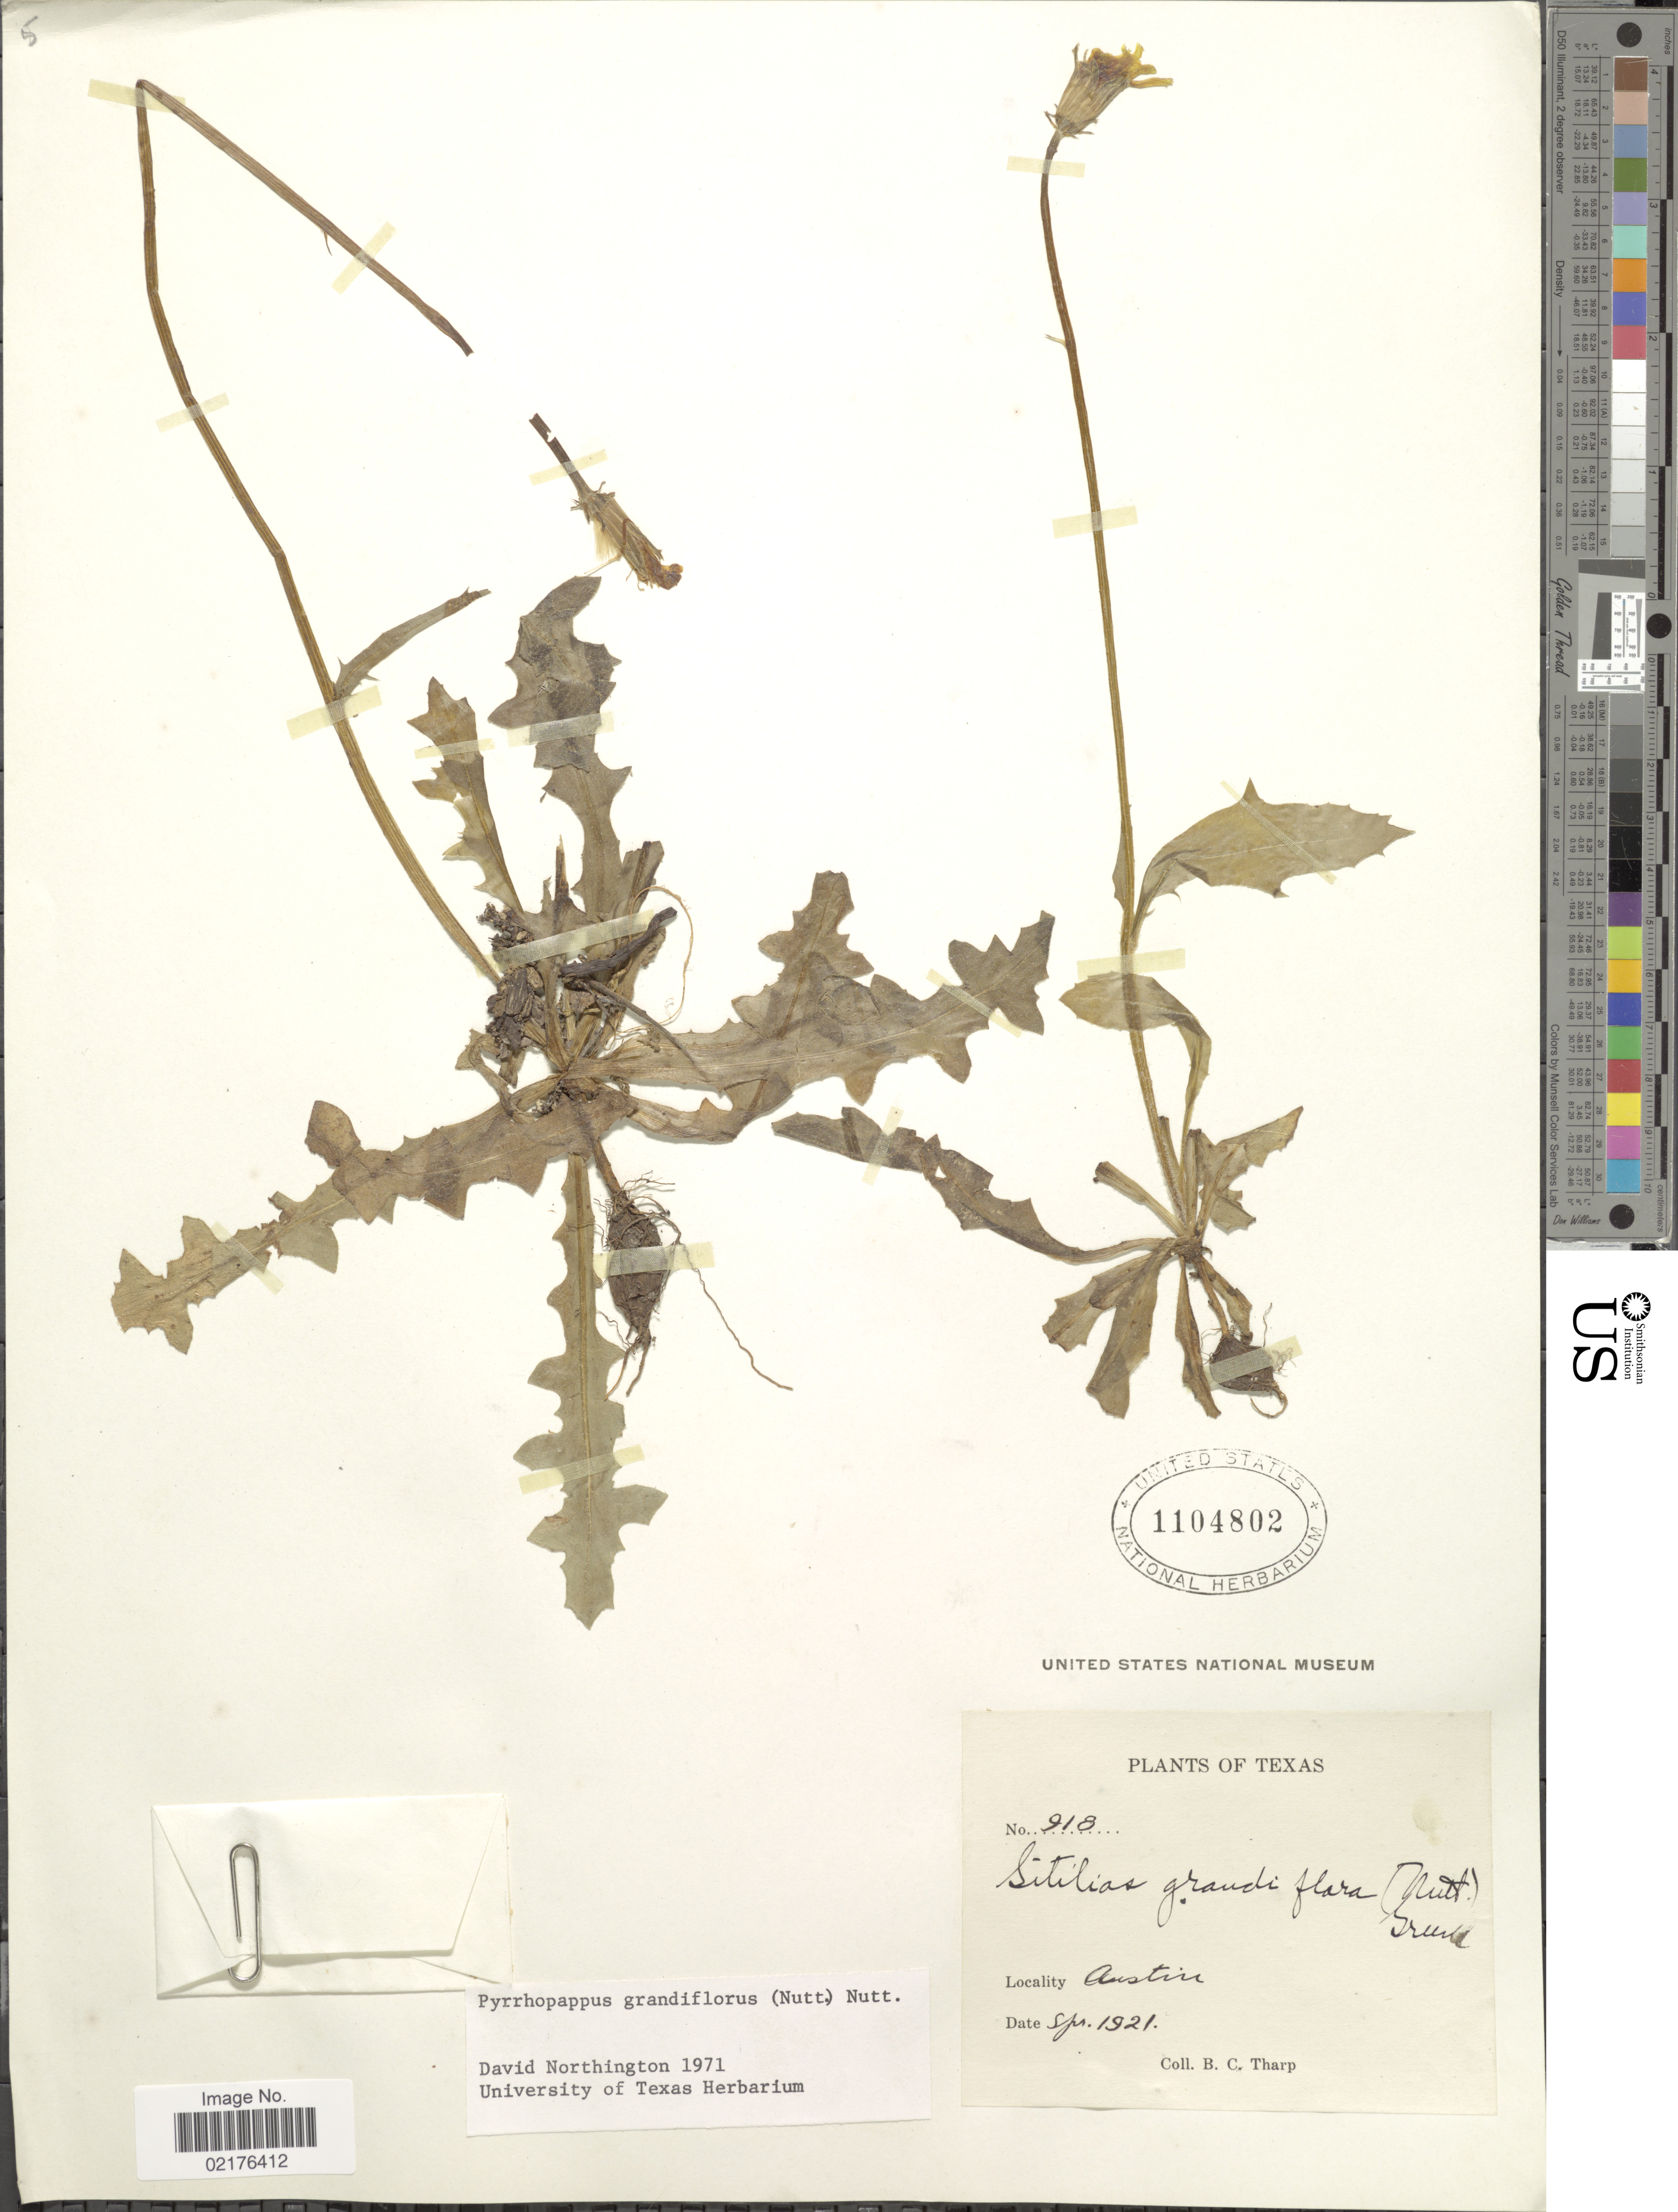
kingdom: Plantae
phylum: Tracheophyta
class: Magnoliopsida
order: Asterales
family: Asteraceae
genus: Pyrrhopappus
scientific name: Pyrrhopappus grandiflorus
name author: (Nutt.) Nutt.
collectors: B. C. Tharp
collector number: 918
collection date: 1921-09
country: United States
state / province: Texas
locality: Austin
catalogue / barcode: US 1104802